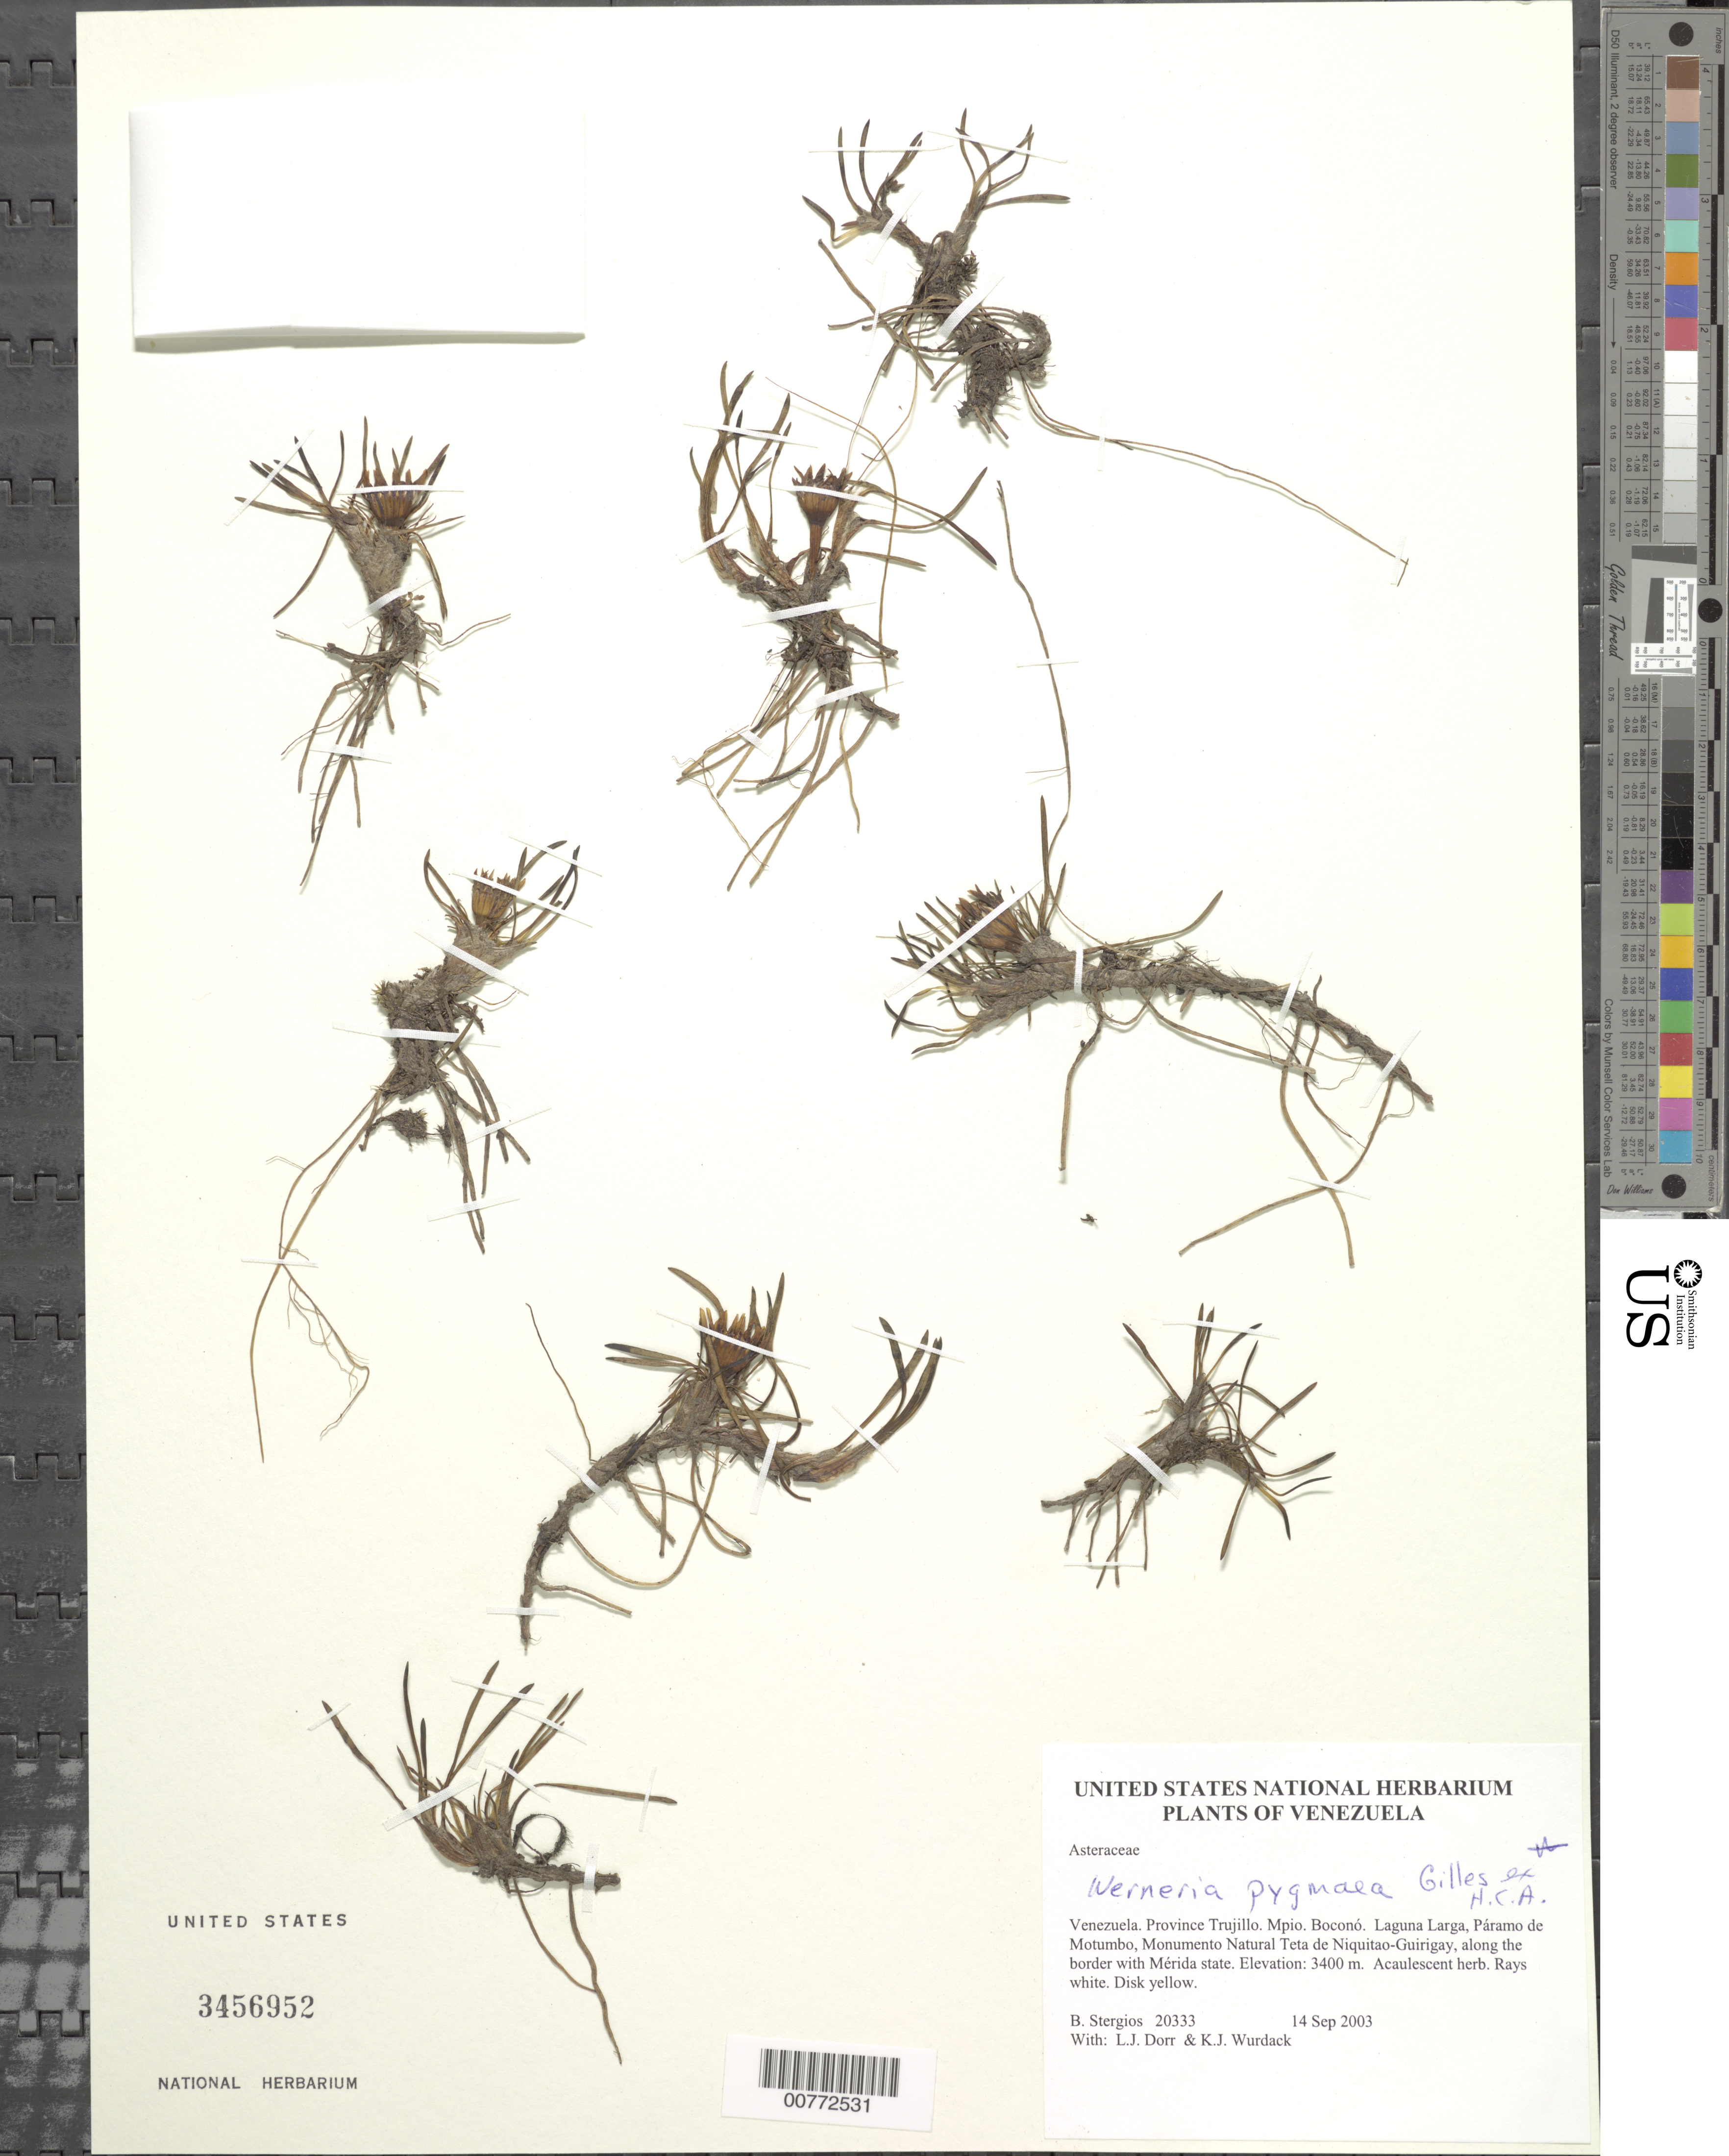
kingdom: Plantae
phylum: Tracheophyta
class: Magnoliopsida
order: Asterales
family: Asteraceae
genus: Werneria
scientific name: Werneria pygmaea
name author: Gillies ex Hook. & Arn.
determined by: Robinson, Harold E., (US)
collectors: B. G. Stergios, L. J. Dorr & K. Wurdack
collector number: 20333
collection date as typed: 14 Sep 2003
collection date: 2003-09-14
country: Venezuela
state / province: Trujillo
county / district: Boconó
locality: Laguna Larga, Páramo de Motumbo, Monumento Natural Teta de Niquitao-Guirigay, along the border with Mérida state.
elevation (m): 3400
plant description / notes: PORT, US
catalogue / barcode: US 3456952